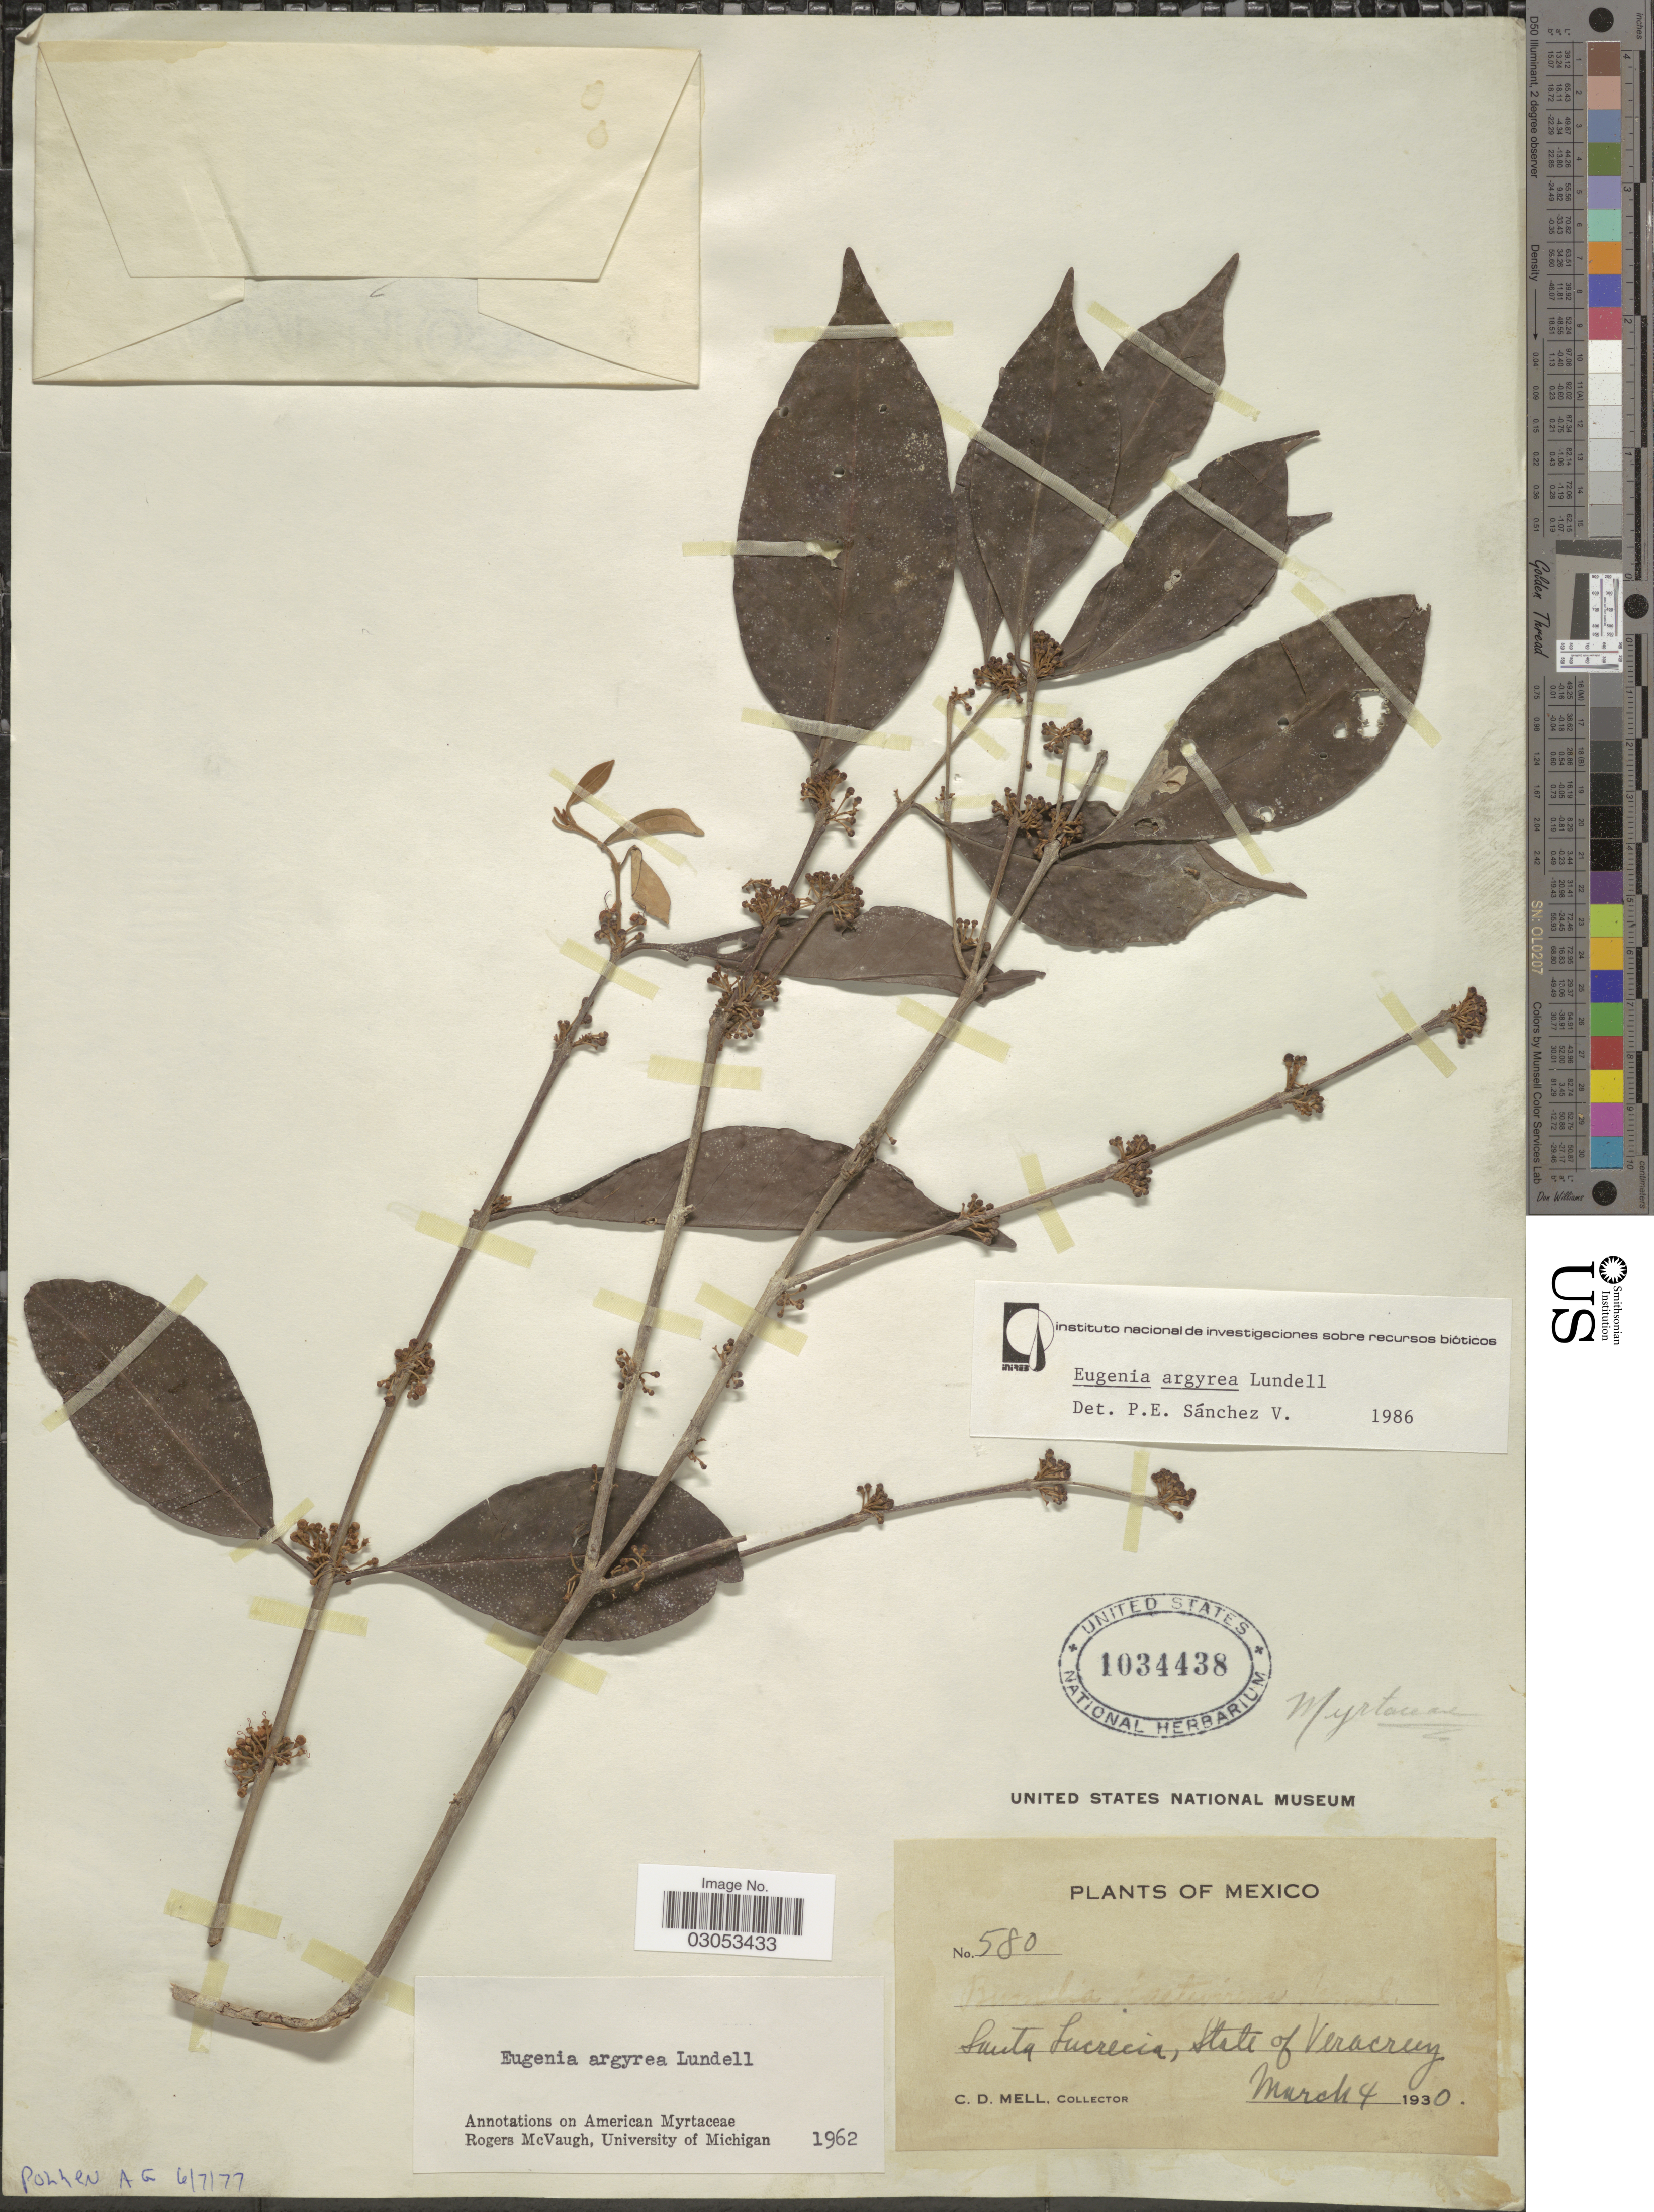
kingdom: Plantae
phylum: Tracheophyta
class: Magnoliopsida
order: Myrtales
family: Myrtaceae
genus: Eugenia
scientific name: Eugenia argyrea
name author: Lundell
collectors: C. D. Mell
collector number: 580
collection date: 1930-03-04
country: Mexico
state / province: Veracruz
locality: Santa Lucrecia, State of Veracruz.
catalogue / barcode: US 1034438